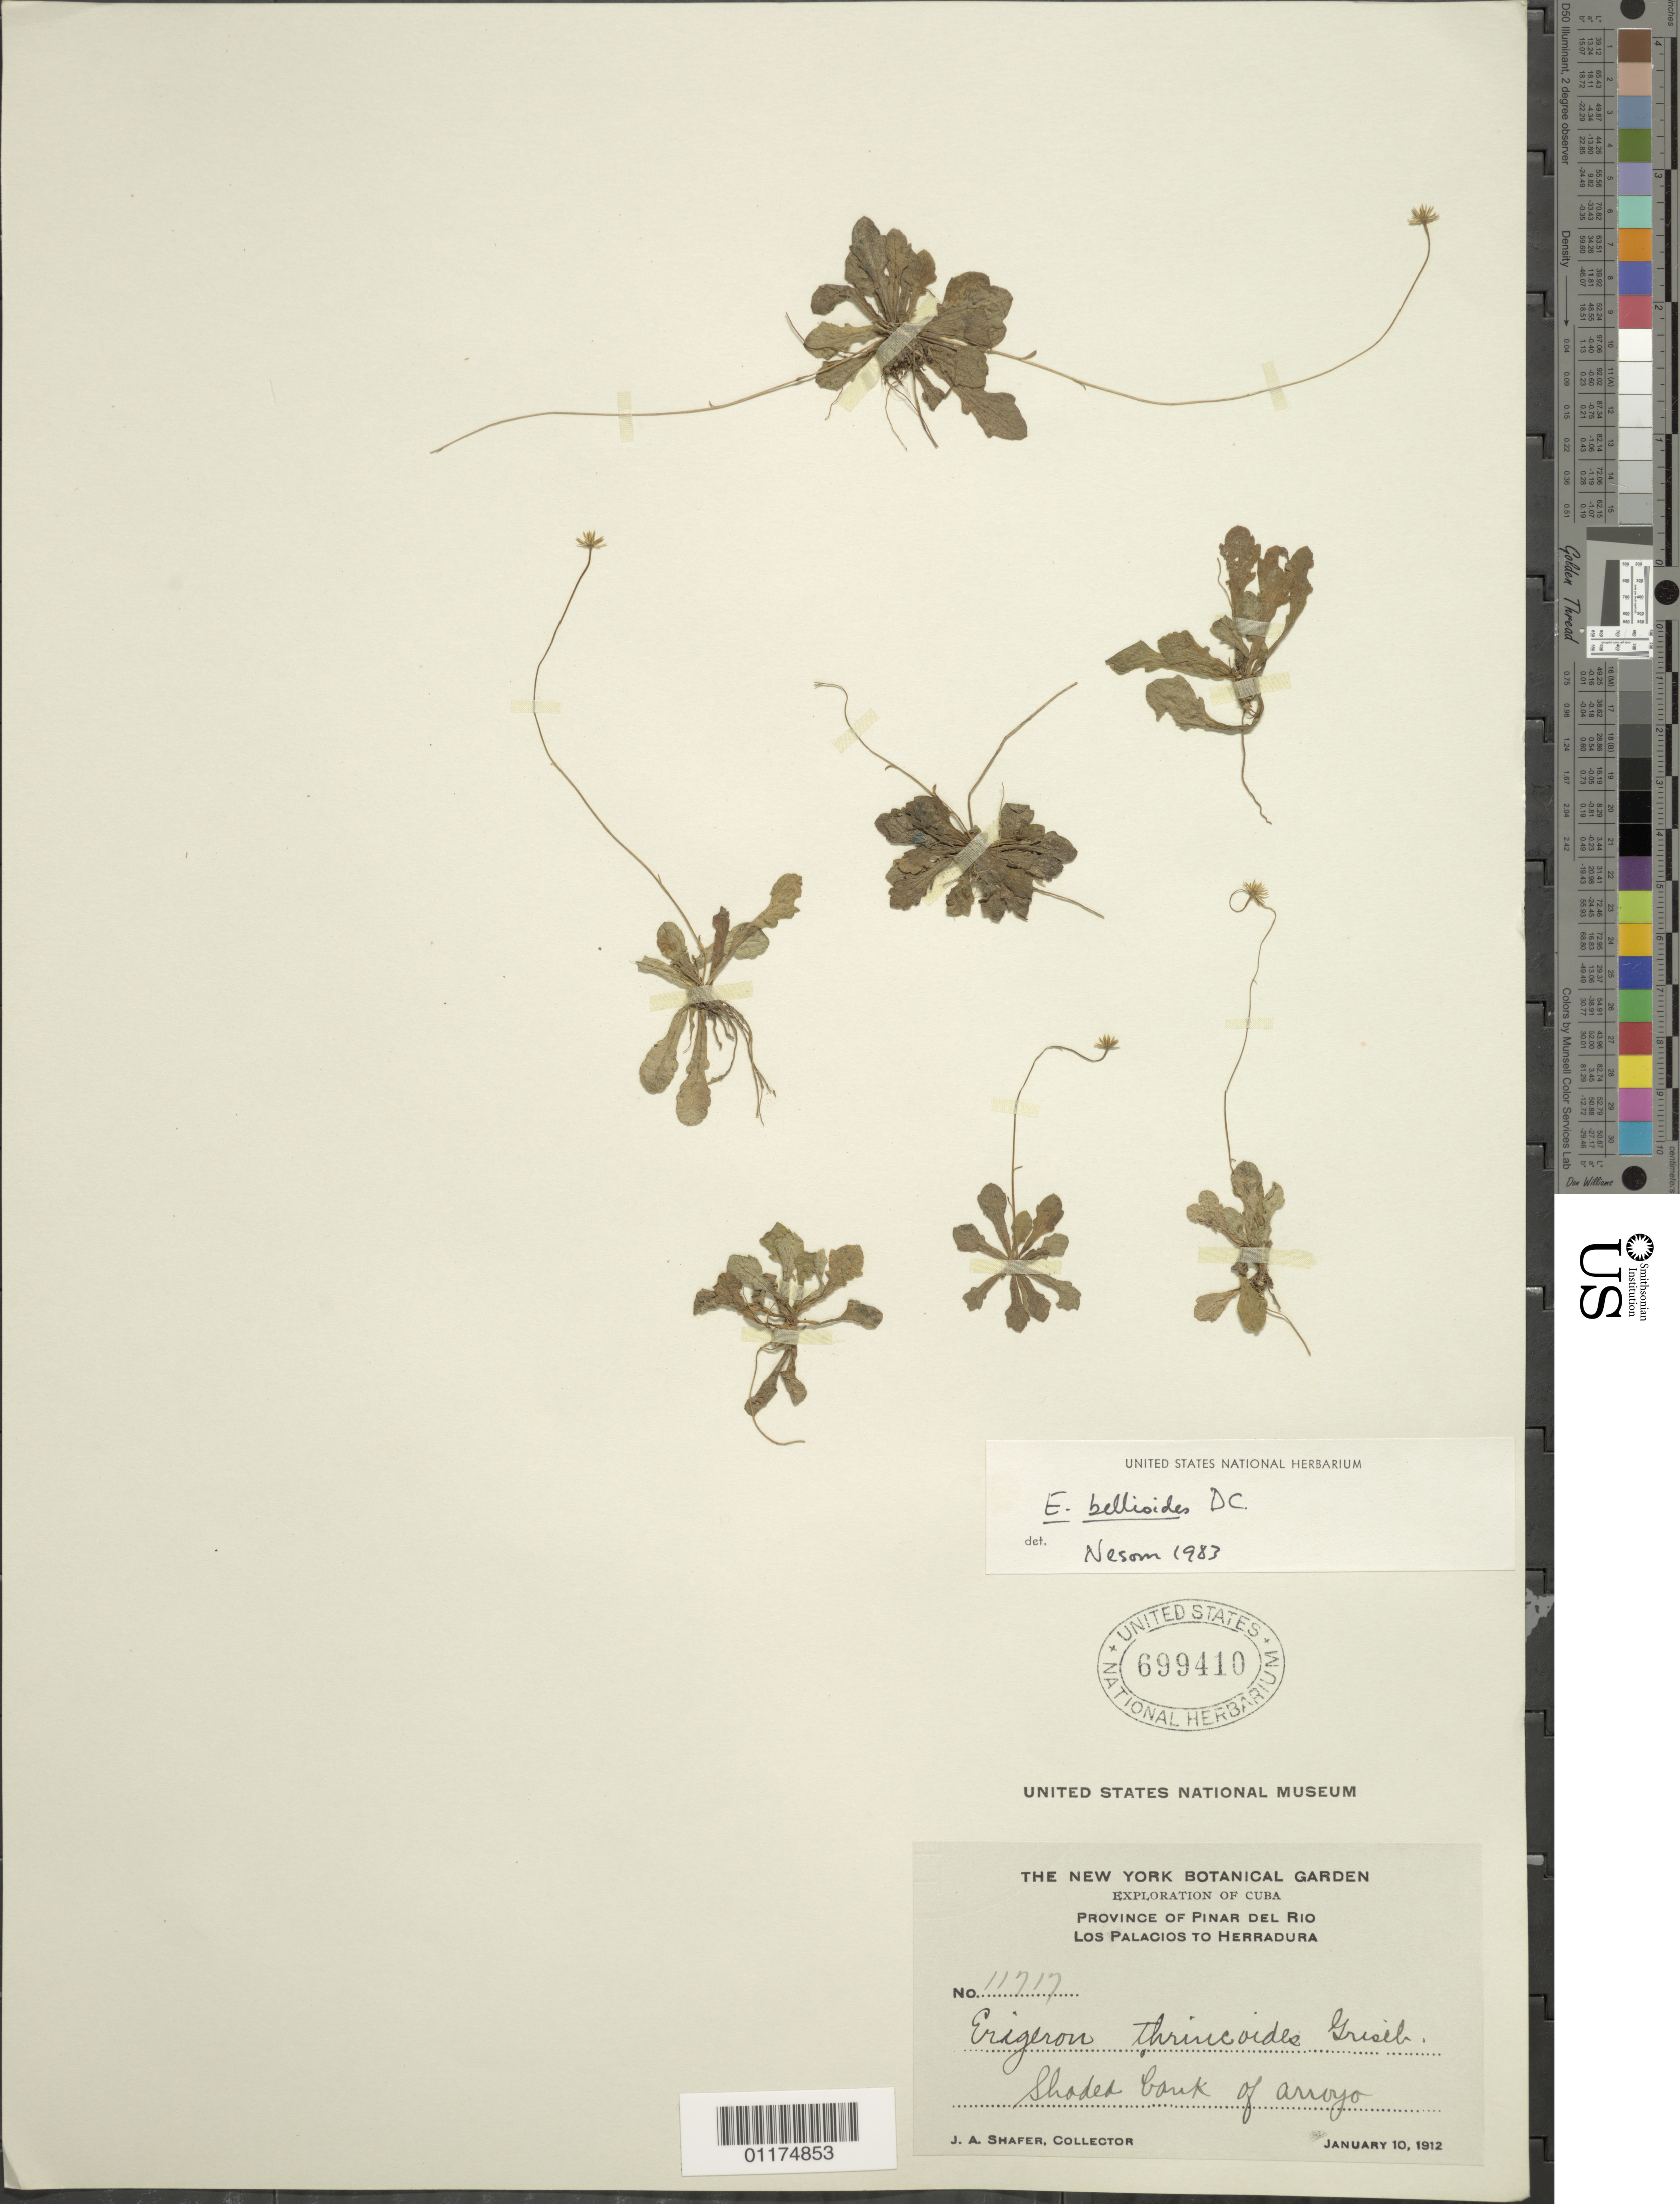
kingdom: Plantae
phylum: Tracheophyta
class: Magnoliopsida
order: Asterales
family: Asteraceae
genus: Erigeron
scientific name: Erigeron bellioides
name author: DC.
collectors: J. A. Shafer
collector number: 11717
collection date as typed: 10 Jan 1912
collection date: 1912-01-10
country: Cuba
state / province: Pinar del Rio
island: Cuba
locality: Los Palacios to Herradura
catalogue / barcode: US 699410